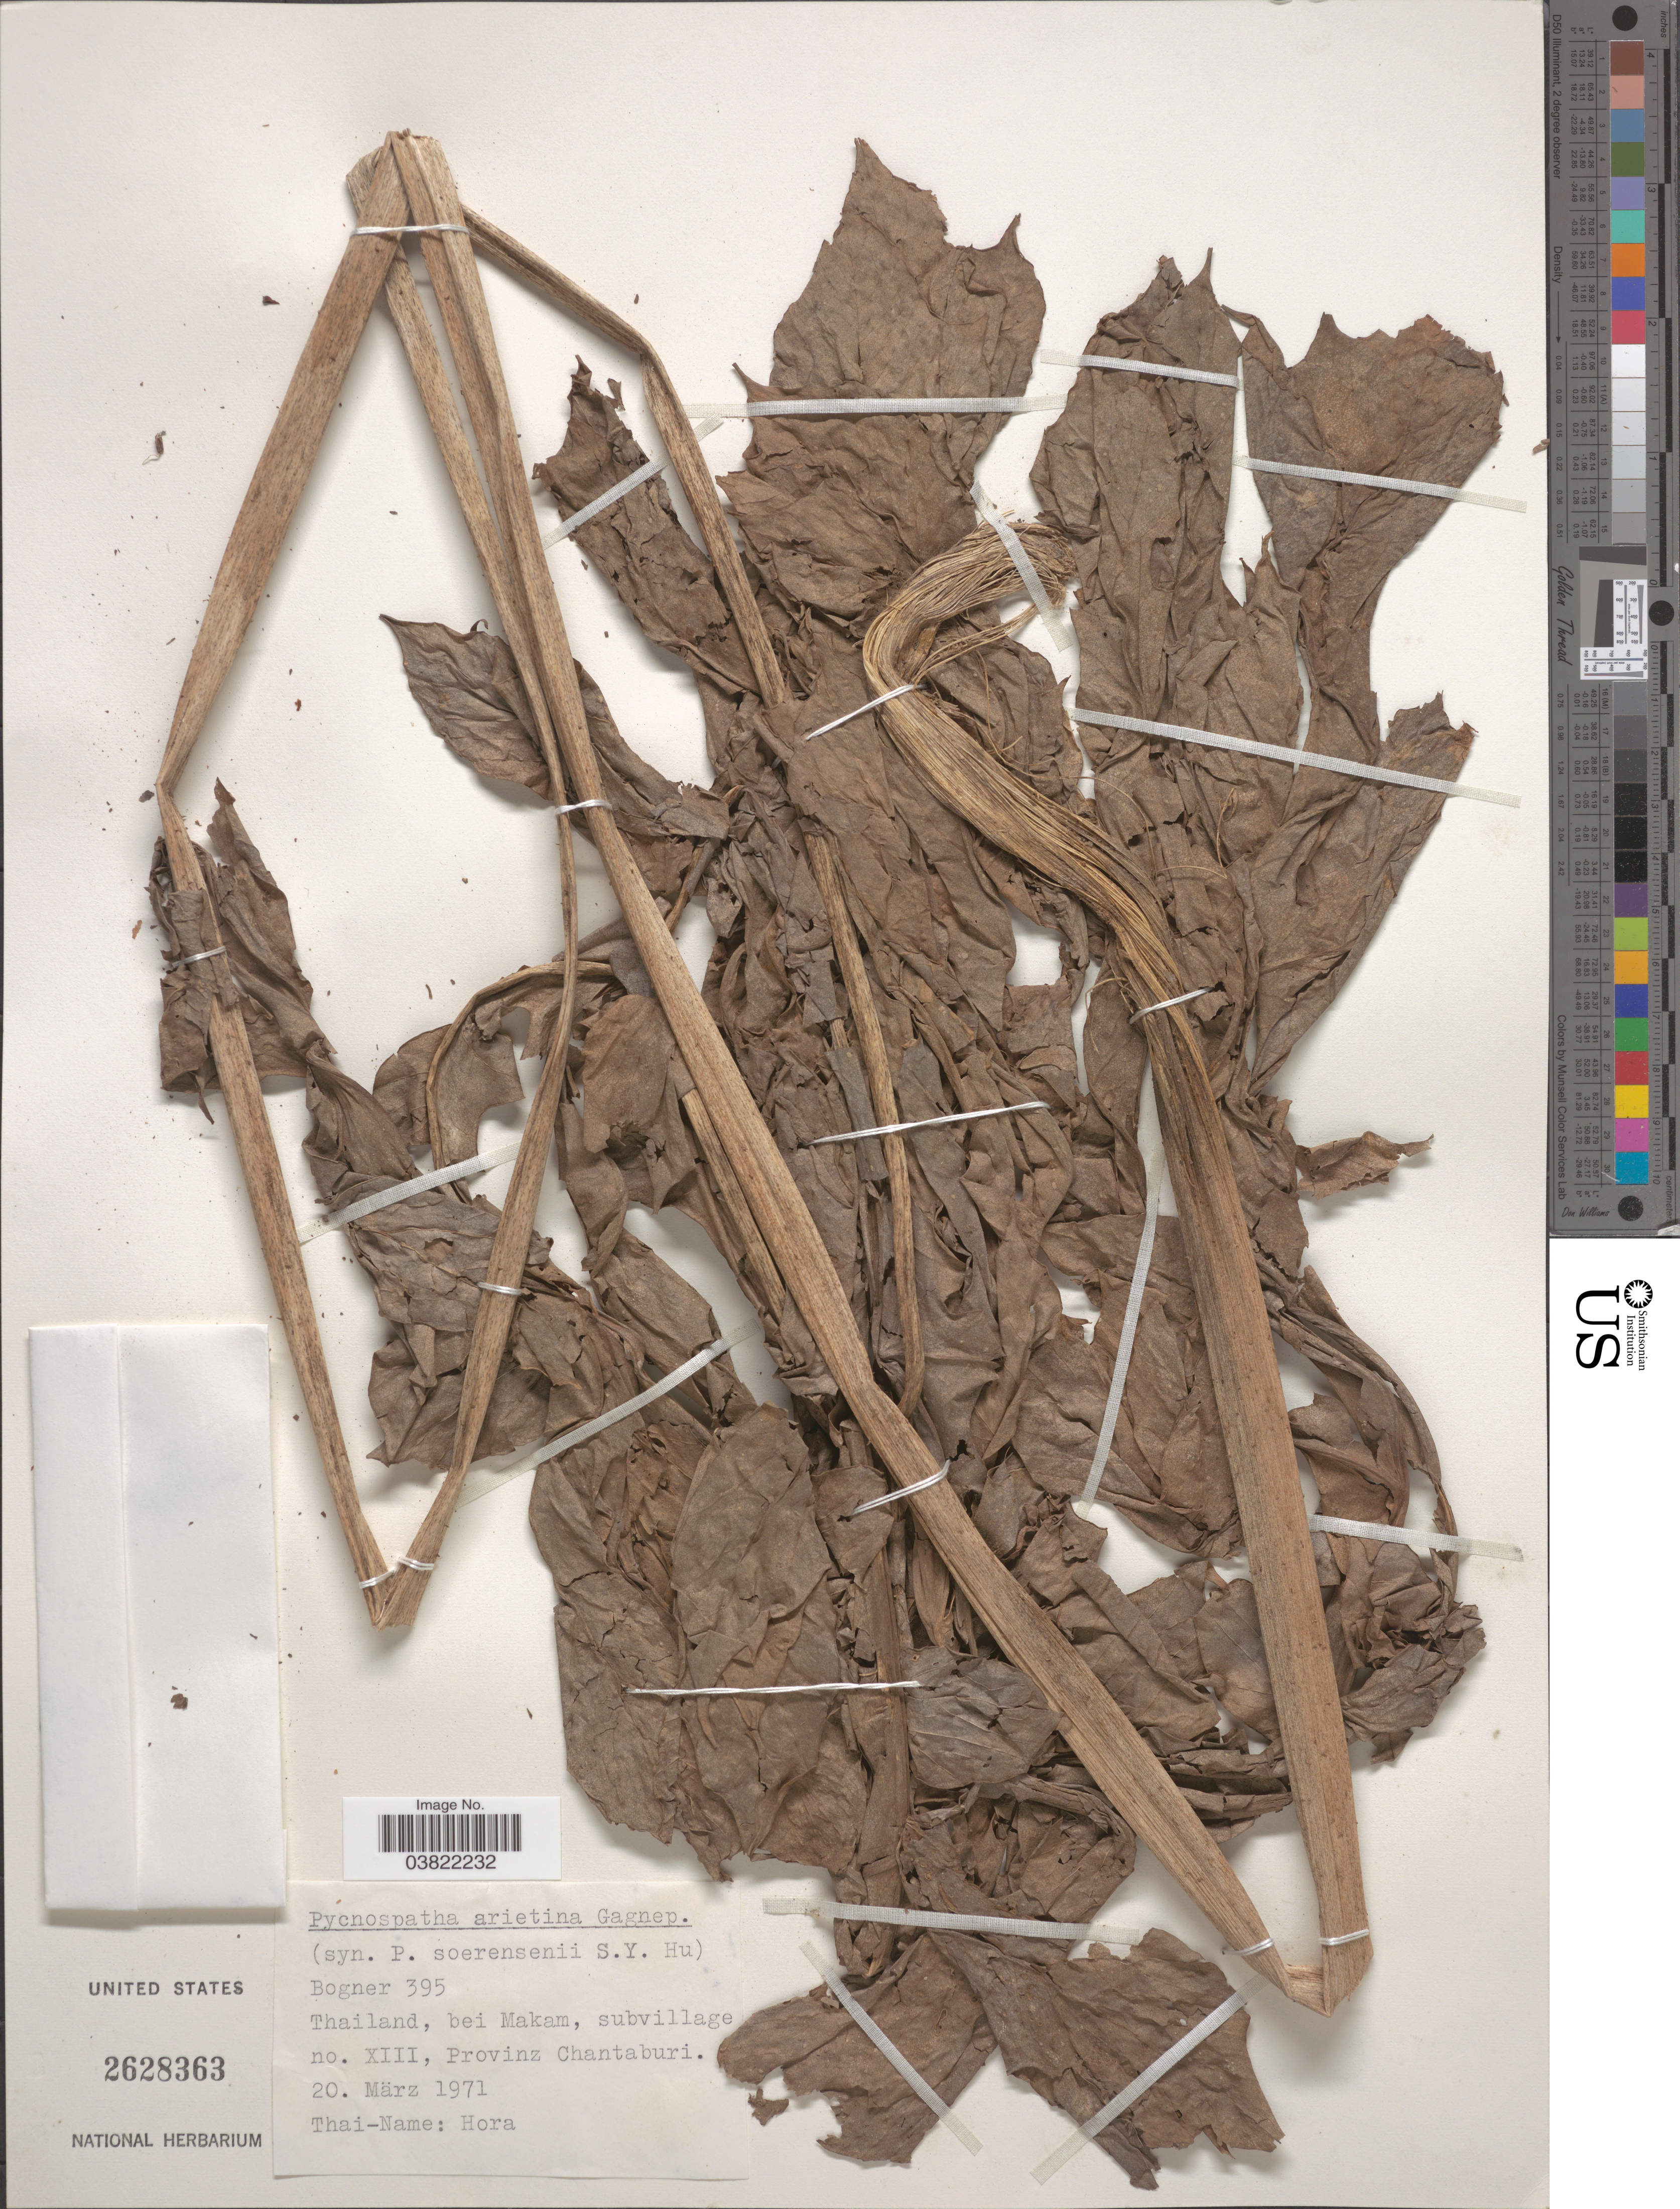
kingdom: Plantae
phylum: Tracheophyta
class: Liliopsida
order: Alismatales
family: Araceae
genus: Pycnospatha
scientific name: Pycnospatha arietina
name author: Gagnep.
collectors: Bogner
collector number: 395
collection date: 1971-03-20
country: Thailand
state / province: Chanthaburi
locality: Bei Makam, subvillage.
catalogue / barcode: US 2628363